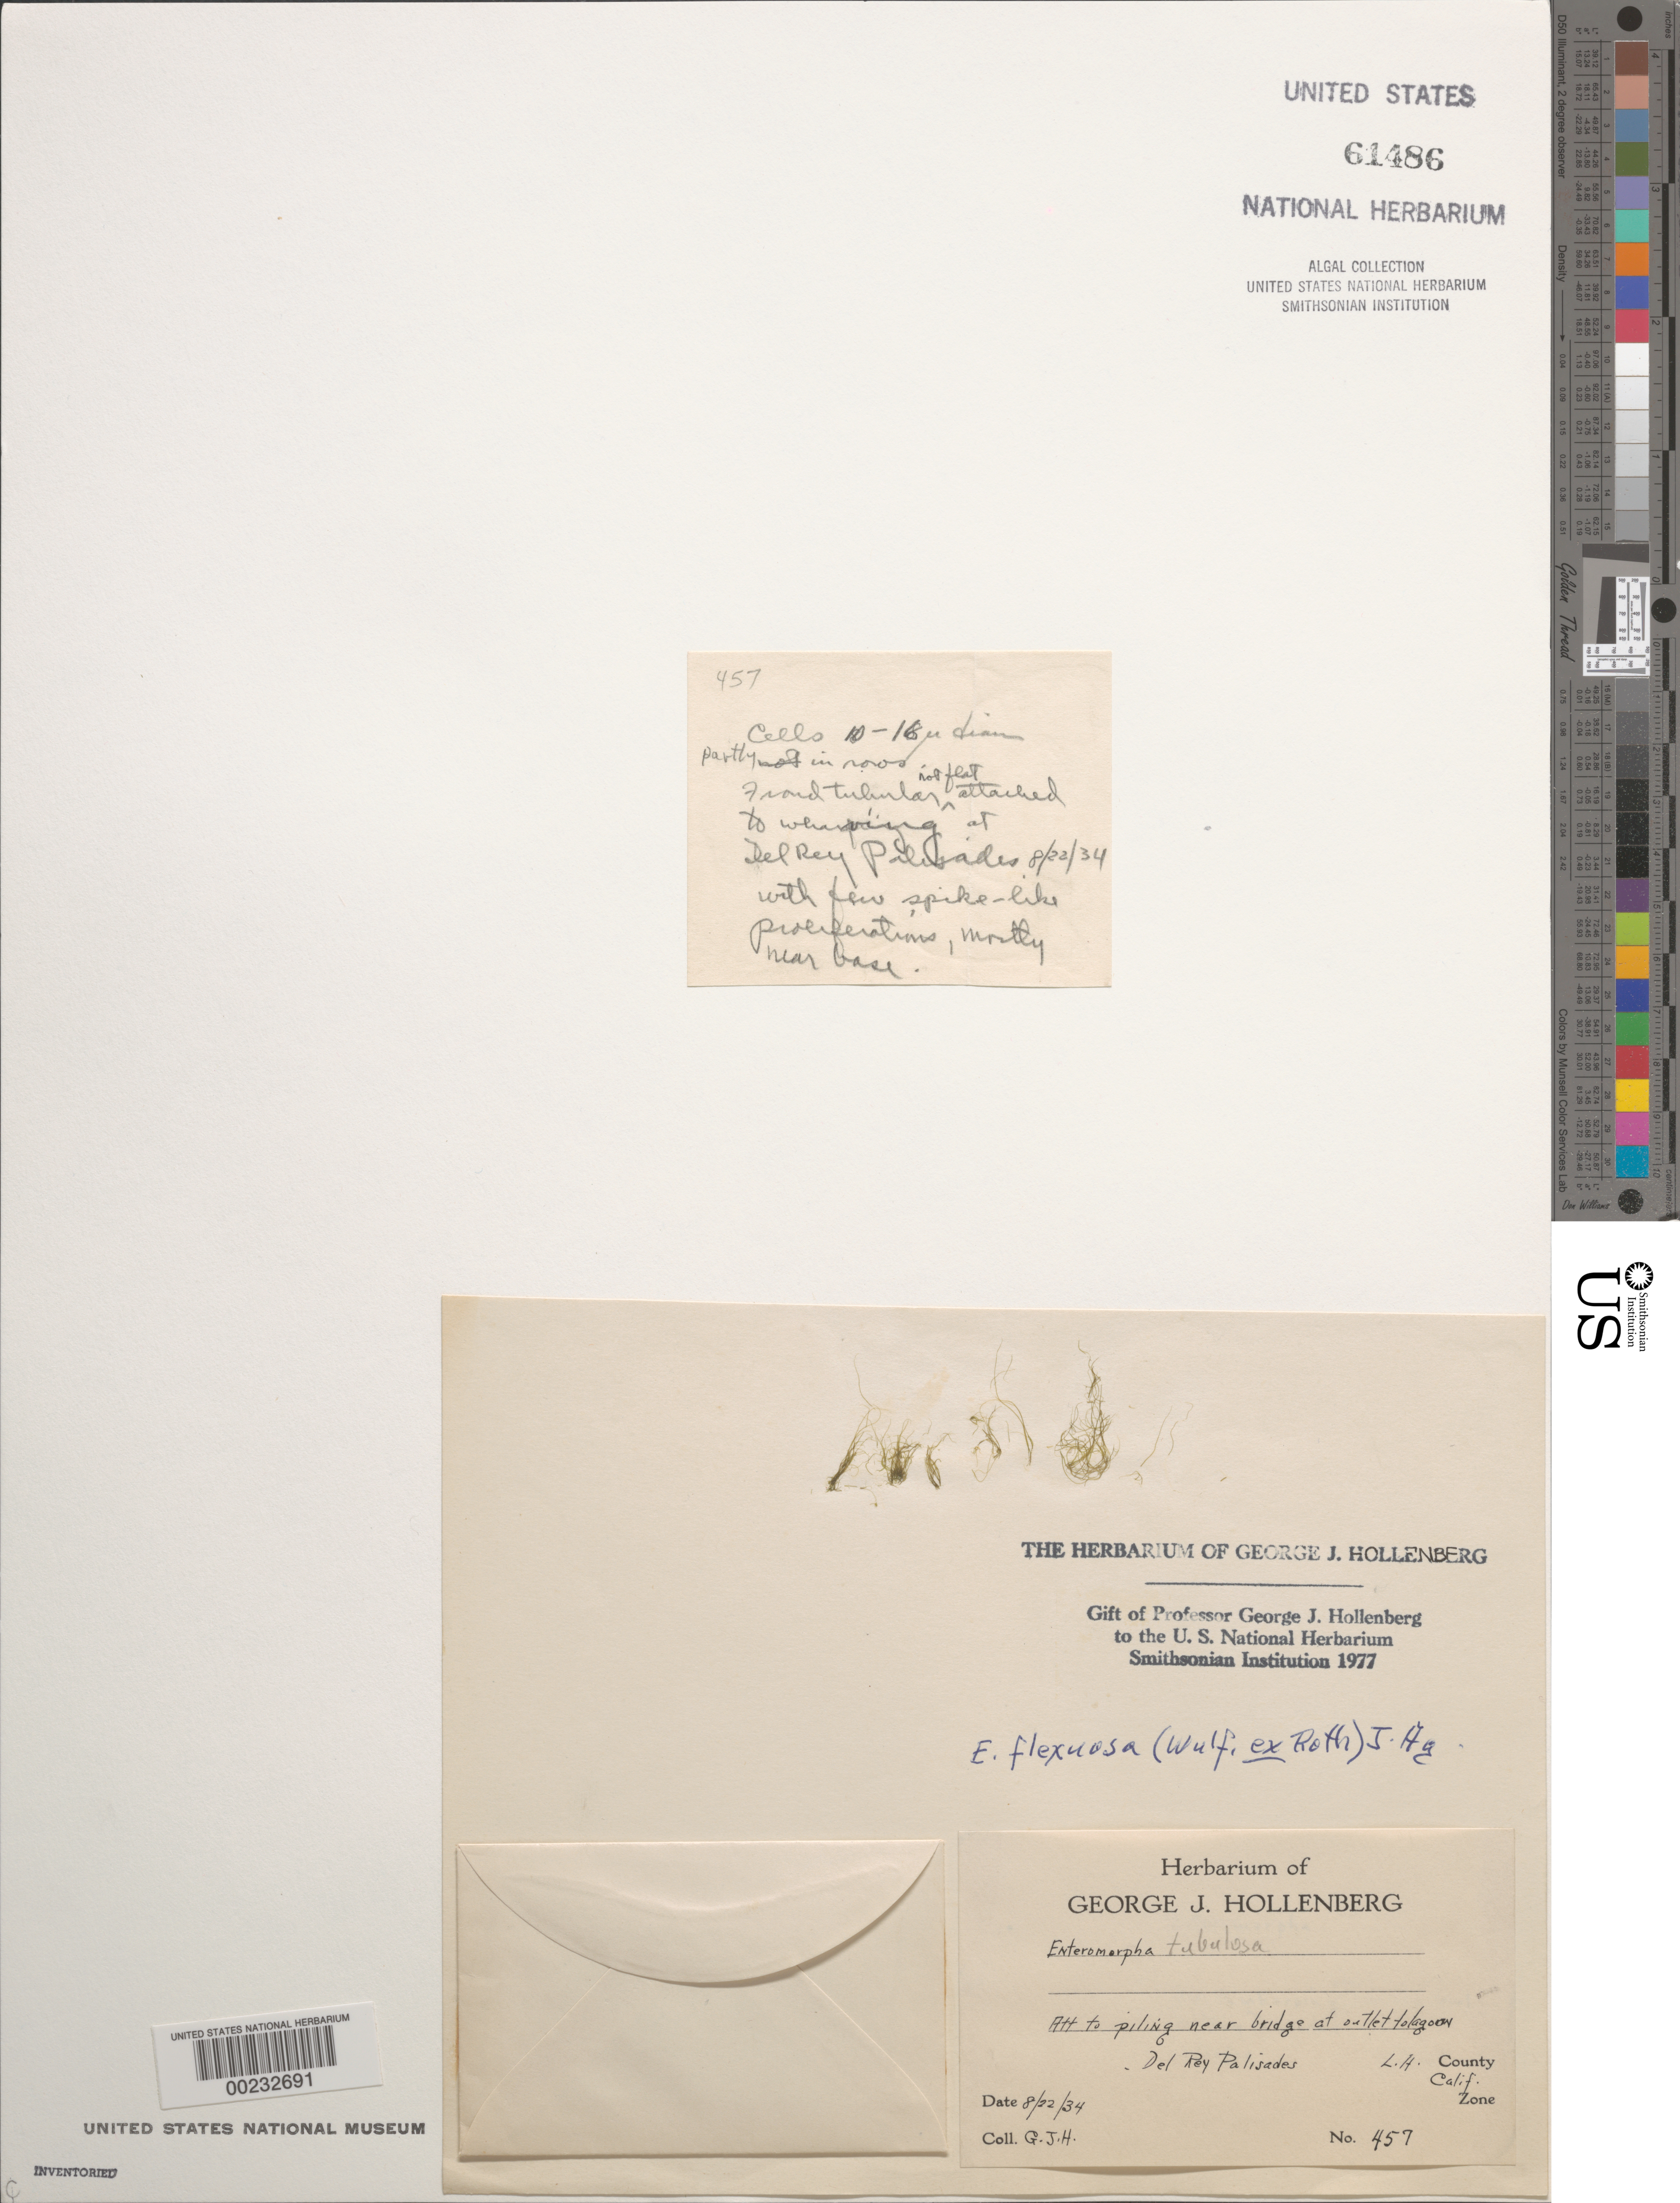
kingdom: Plantae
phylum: Chlorophyta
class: Ulvophyceae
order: Ulvales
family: Ulvaceae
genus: Ulva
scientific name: Ulva flexuosa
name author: Wulfen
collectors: G. Hollenberg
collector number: GJH 457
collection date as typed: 22 August 1934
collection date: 1934-08-22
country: United States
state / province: California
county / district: Los Angeles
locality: Del Rey Palisades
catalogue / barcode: US 61486